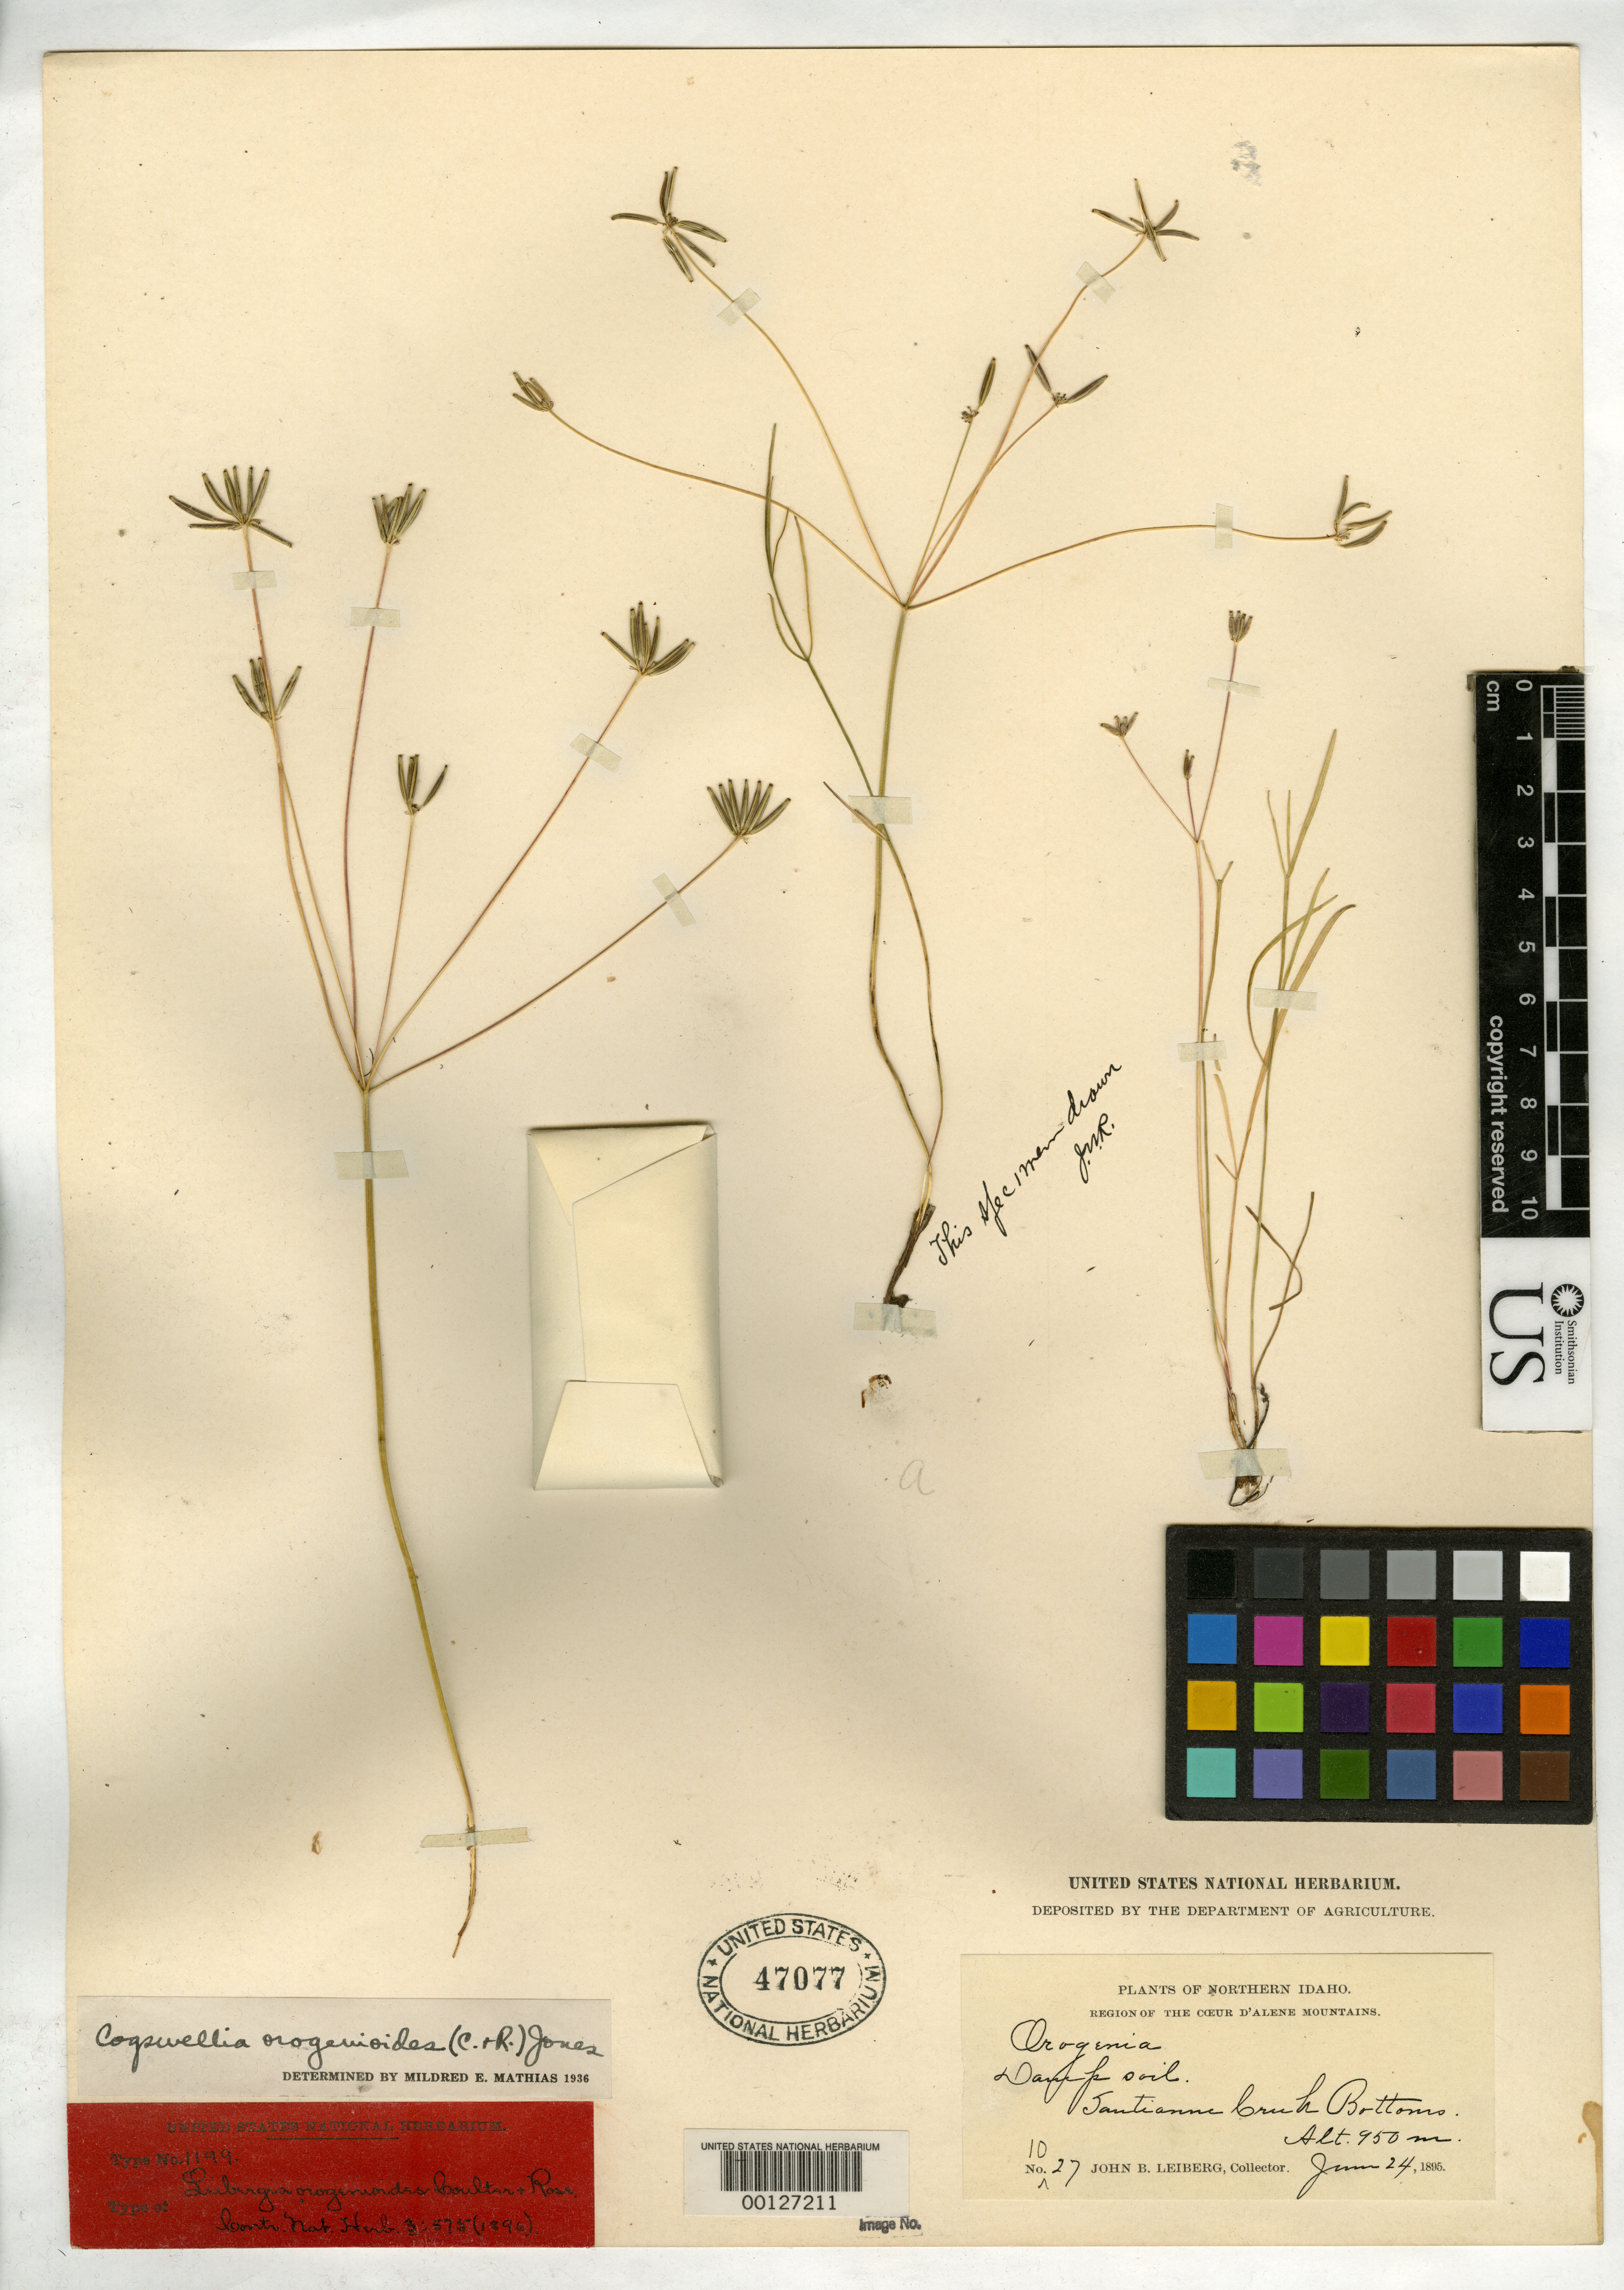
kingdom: Plantae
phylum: Tracheophyta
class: Magnoliopsida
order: Apiales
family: Apiaceae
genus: Leibergia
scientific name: Leibergia orogenioides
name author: J.M. Coult. & Rose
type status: Lectotype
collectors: J. Leiberg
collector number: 1027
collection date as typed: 24 Jun 1895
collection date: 1895-06-24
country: United States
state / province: Idaho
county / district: Kootenai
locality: Santianne Creek Bottoms.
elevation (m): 950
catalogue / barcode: US 47077